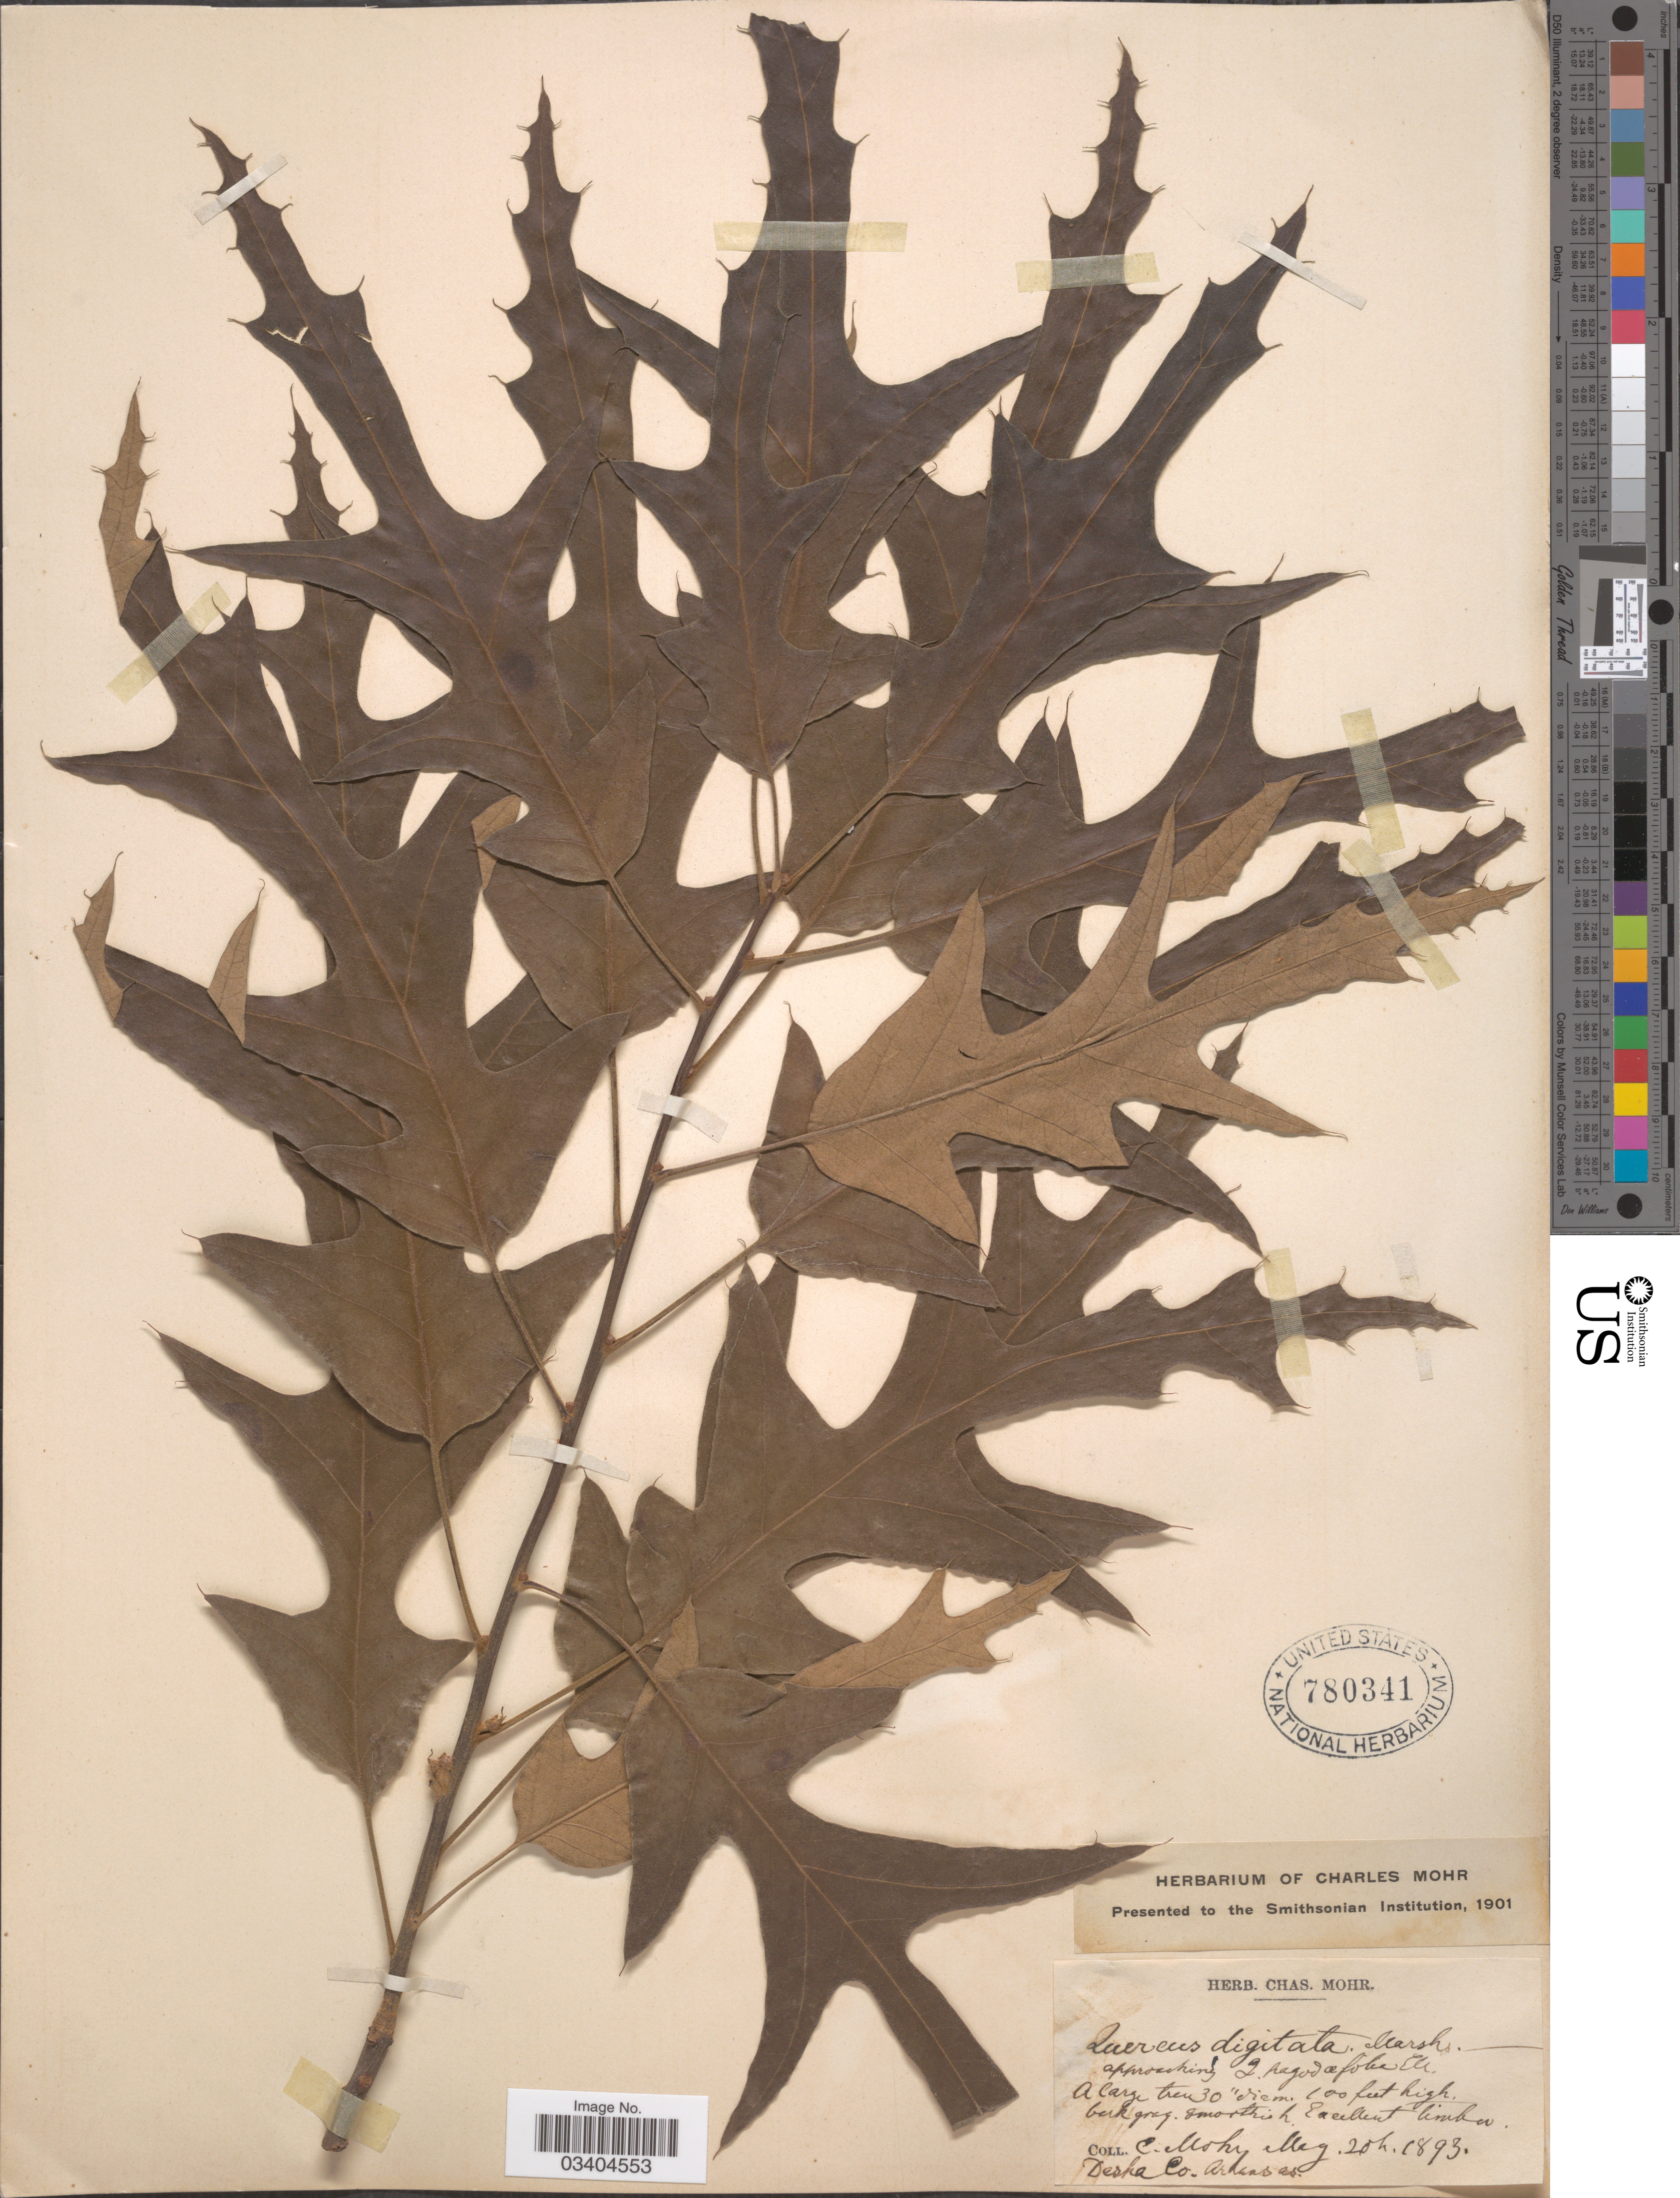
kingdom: Plantae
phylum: Tracheophyta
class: Magnoliopsida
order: Fagales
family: Fagaceae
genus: Quercus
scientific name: Quercus falcata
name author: Michx.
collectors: Mohr, C. T. (herbarium)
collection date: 1893-05-20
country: United States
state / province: Arkansas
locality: Desha Co.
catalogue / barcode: US 780341